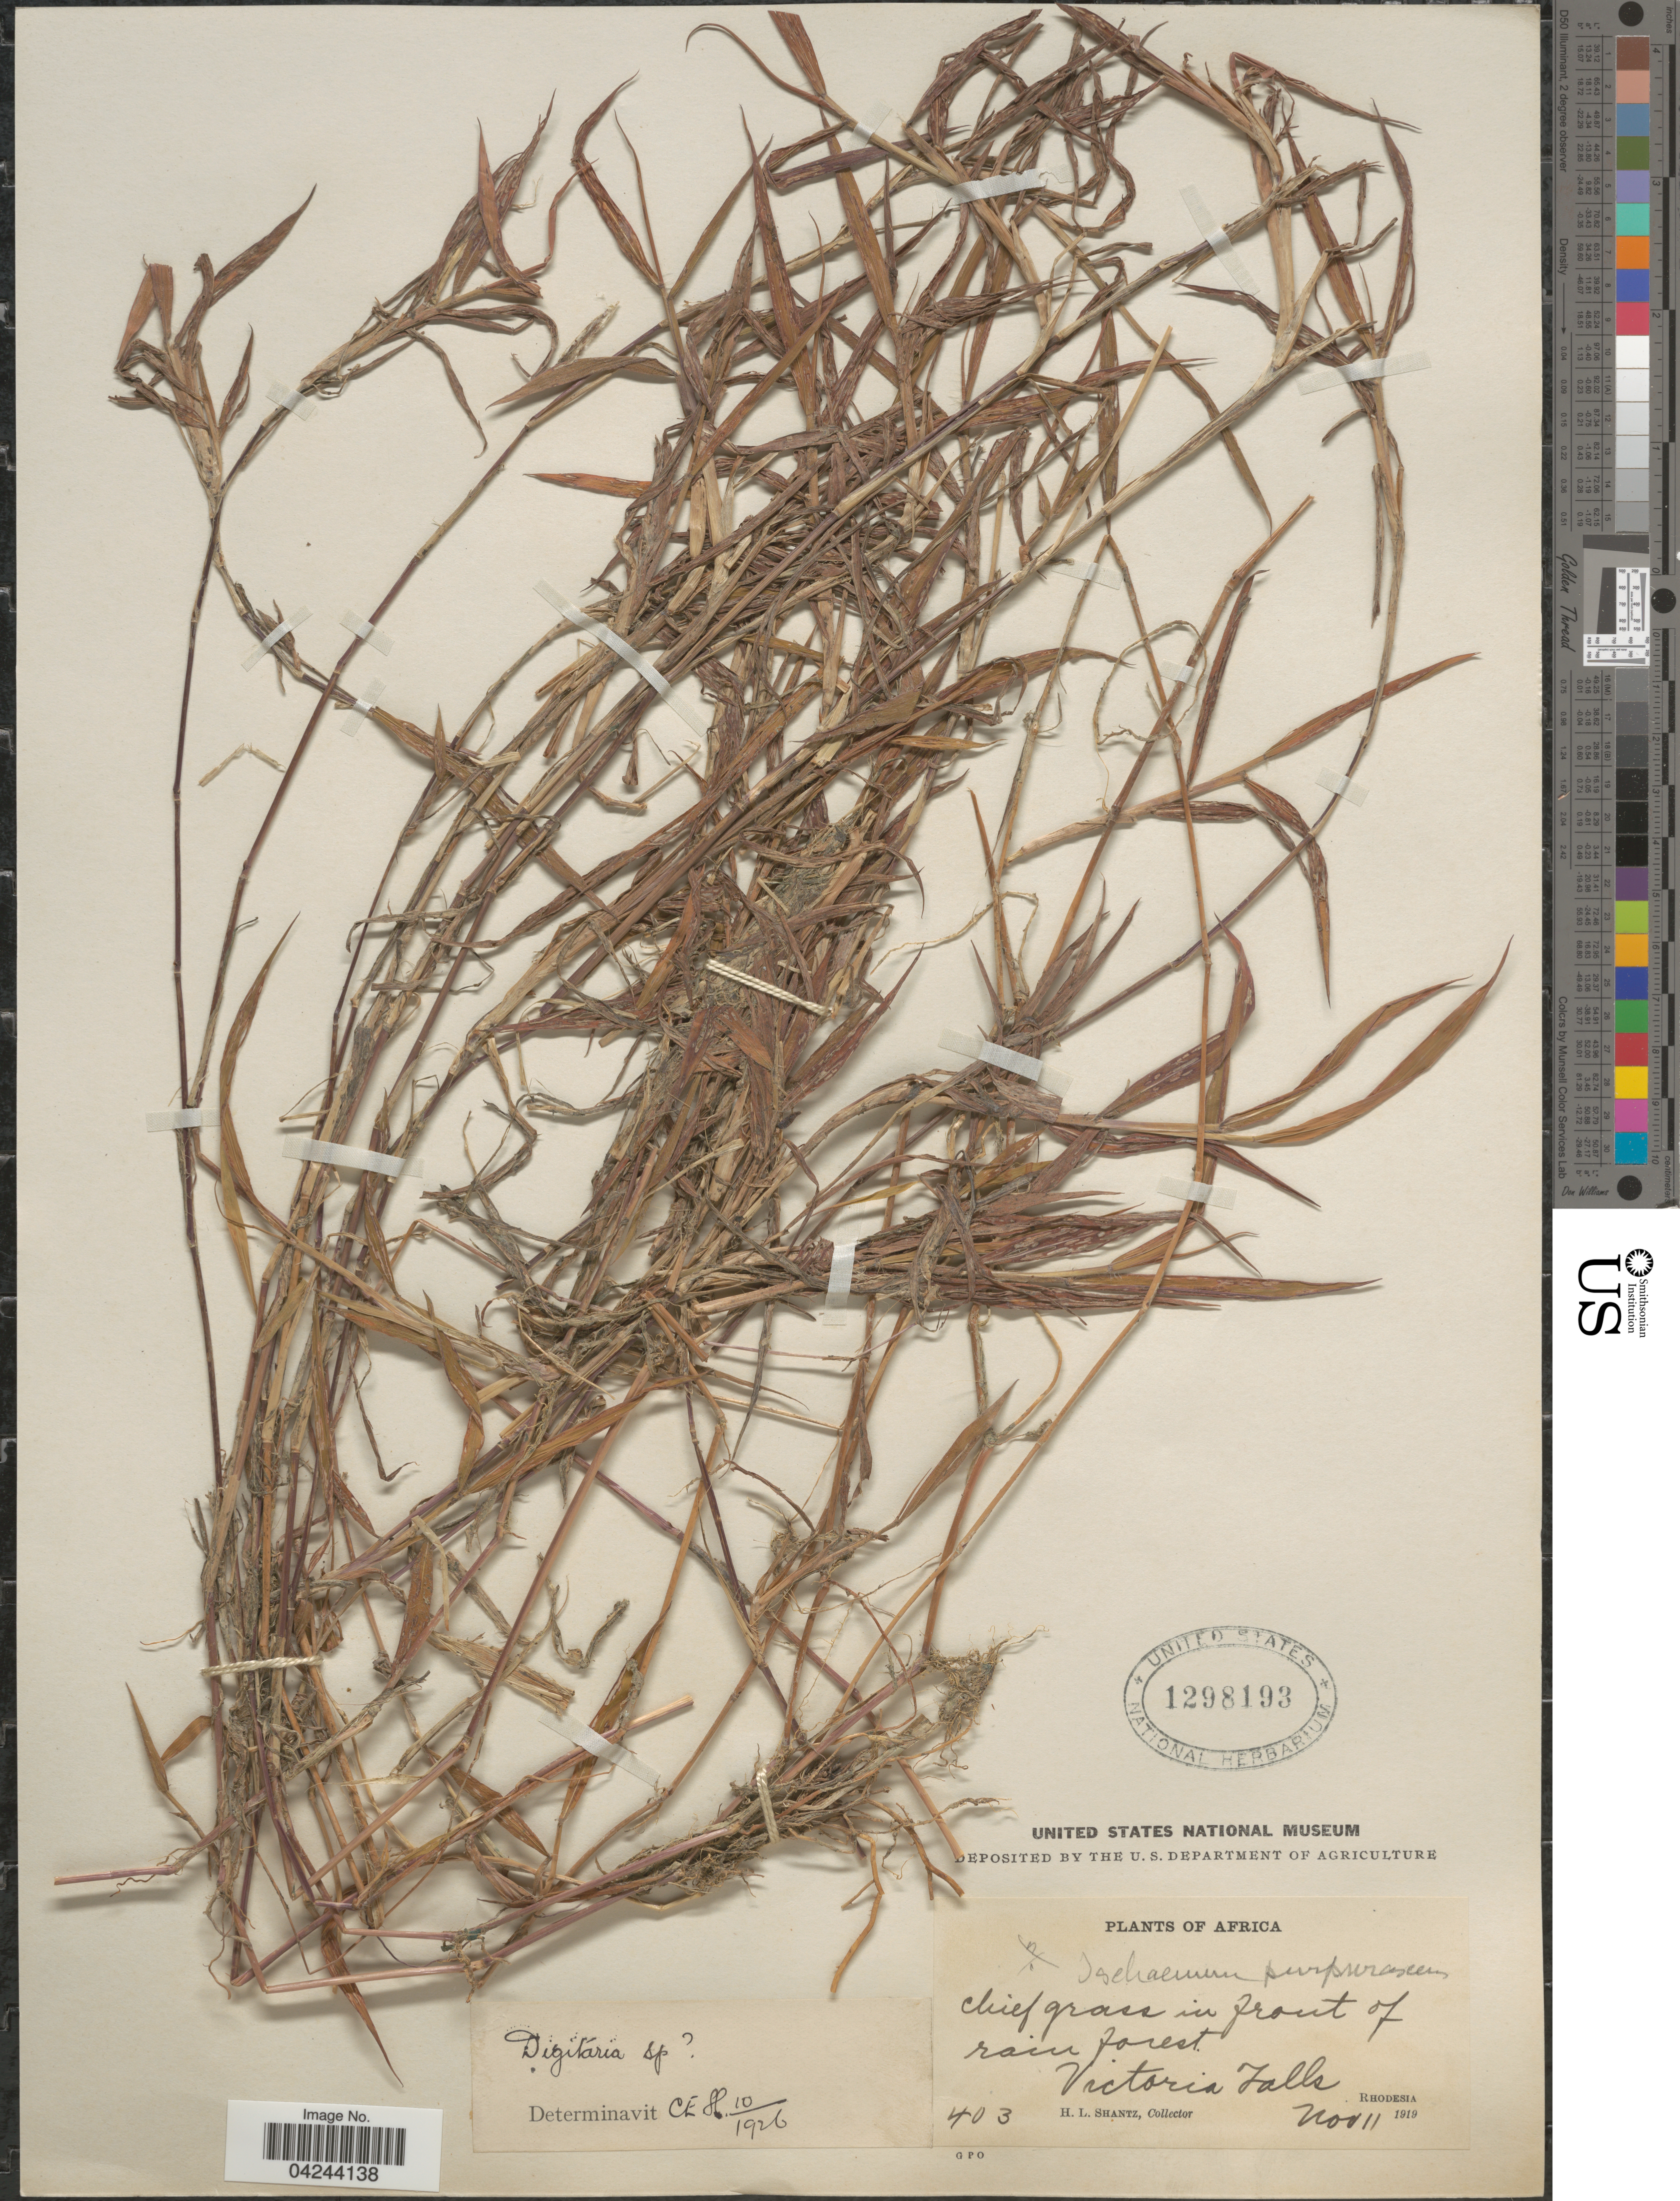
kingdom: Plantae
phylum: Tracheophyta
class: Liliopsida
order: Poales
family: Poaceae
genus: Ischaemum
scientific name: Ischaemum polystachyum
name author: J. Presl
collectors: H. Shantz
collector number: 403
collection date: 1919-11-11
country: Zimbabwe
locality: Victoria Falls. Rhodesia.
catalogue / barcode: US 1298193